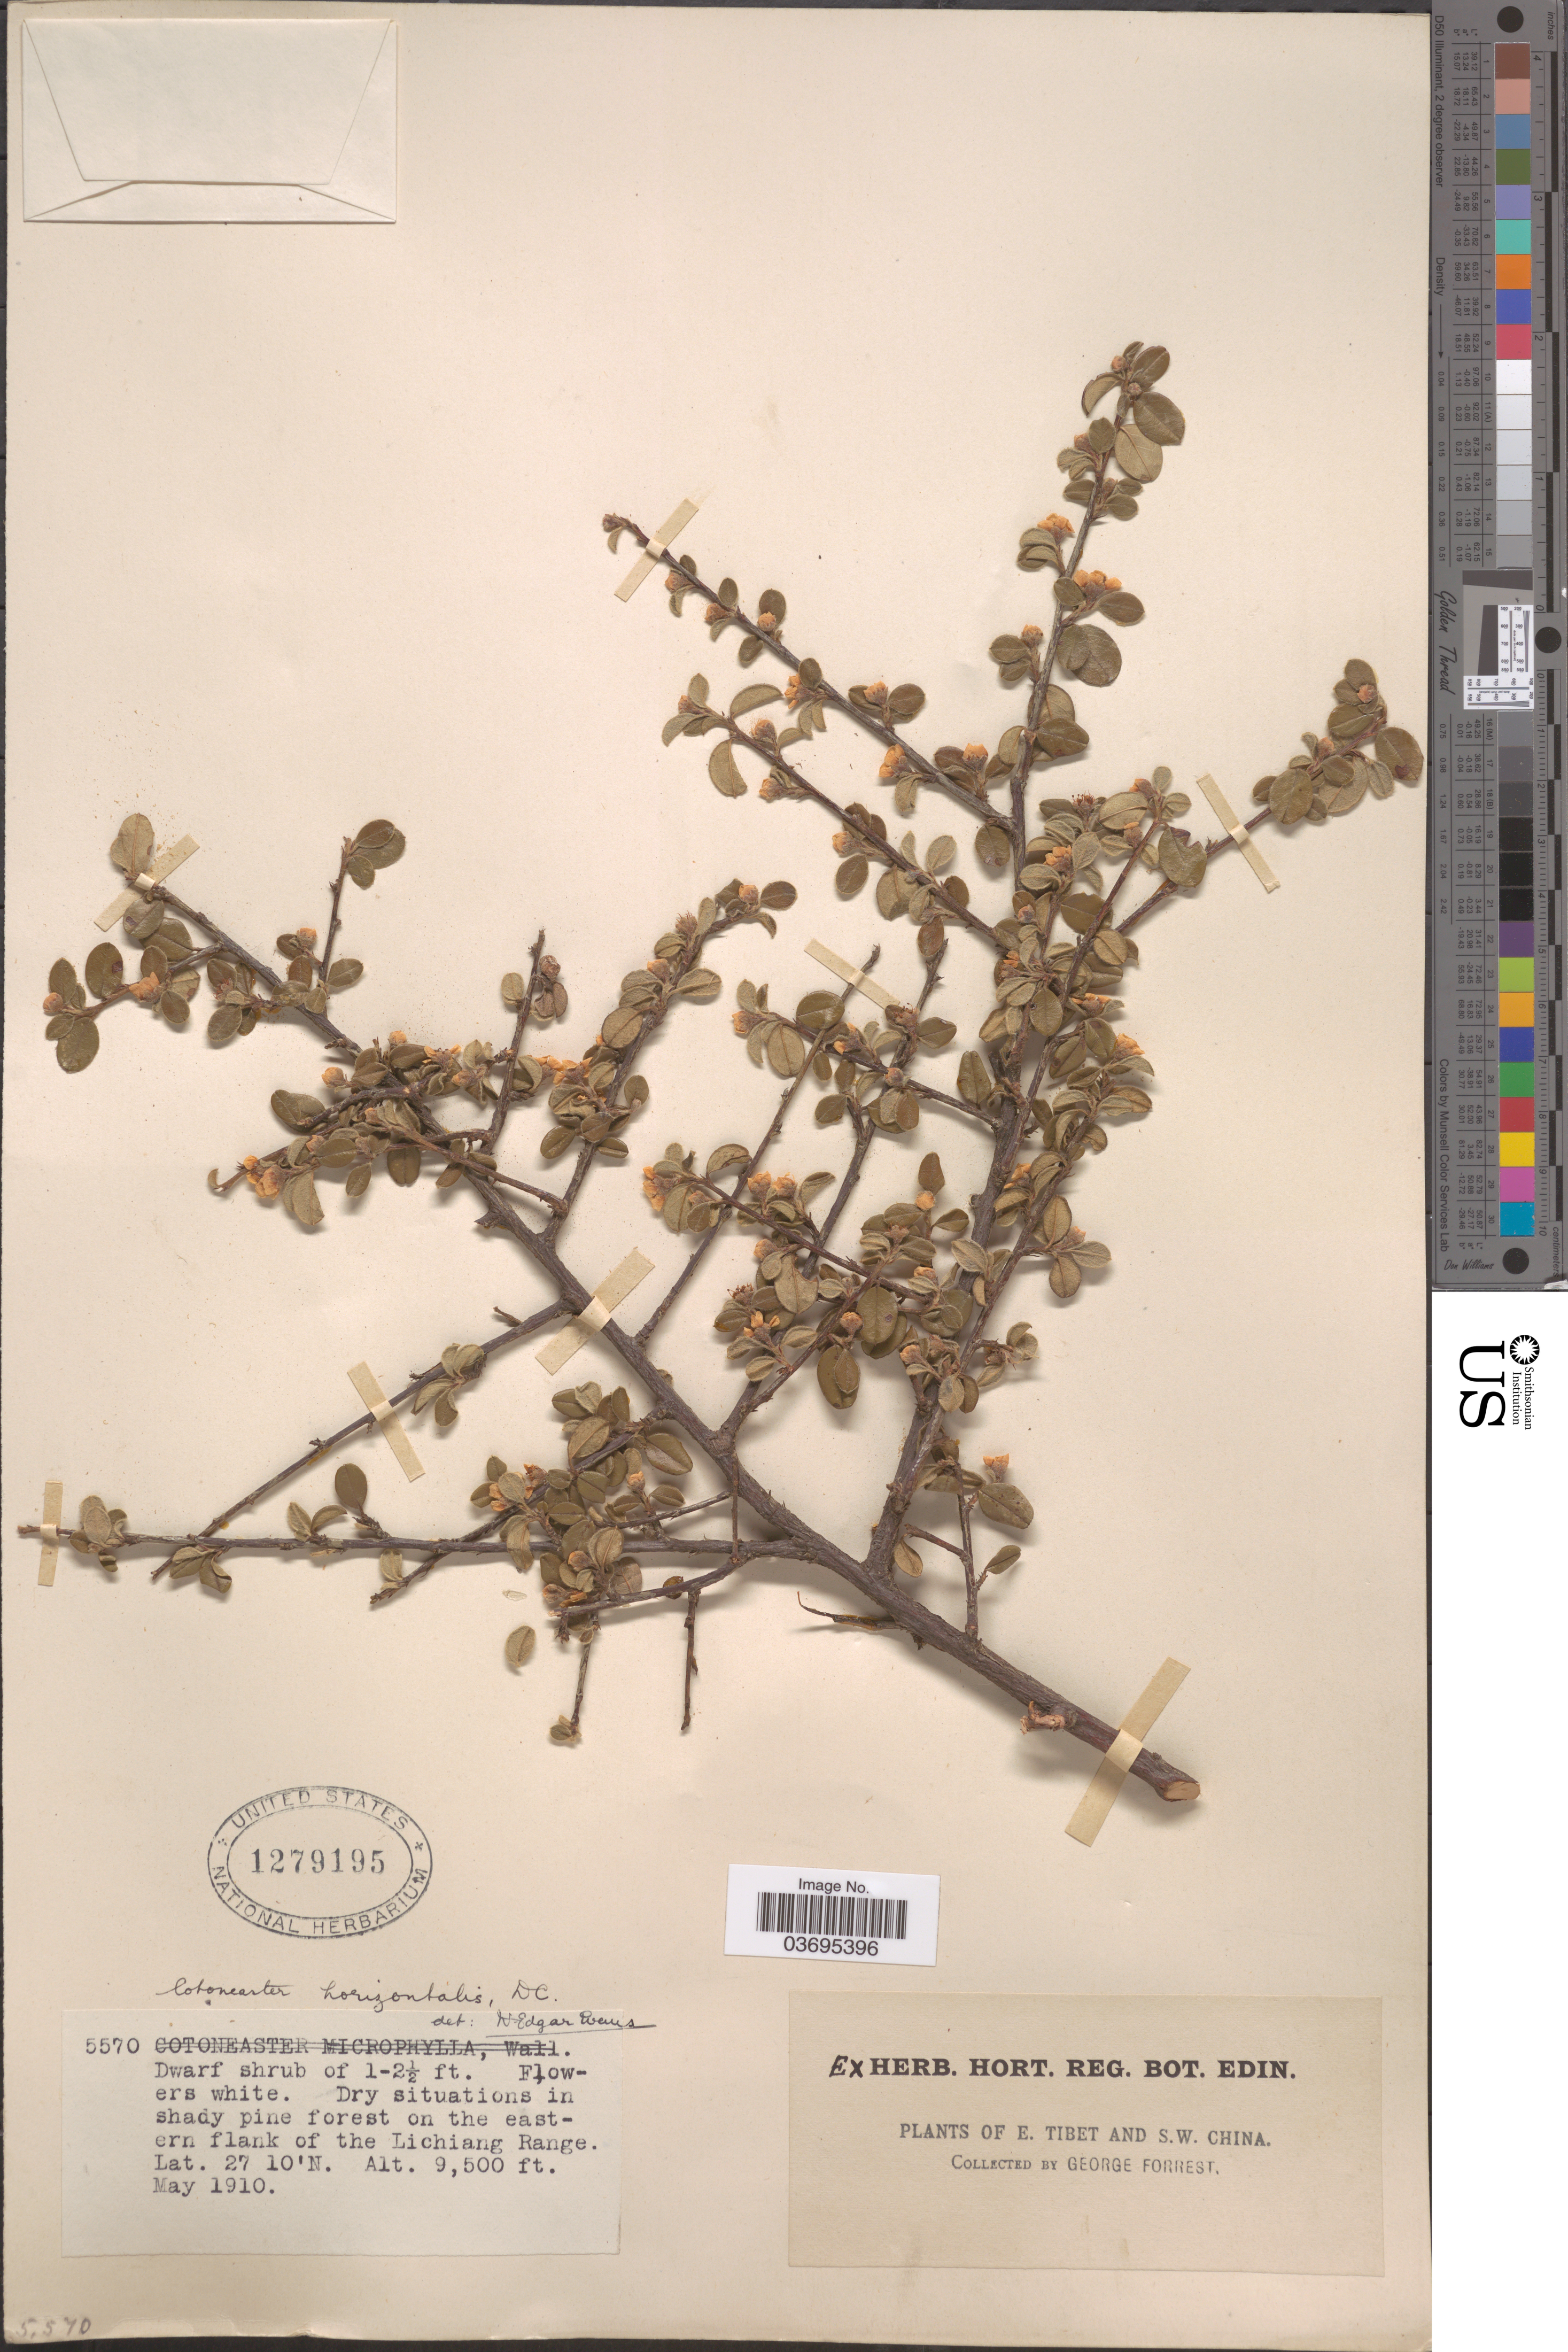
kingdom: Plantae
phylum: Tracheophyta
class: Magnoliopsida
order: Rosales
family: Rosaceae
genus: Cotoneaster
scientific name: Cotoneaster horizontalis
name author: Decne.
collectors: G. Forrest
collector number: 5570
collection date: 1910-05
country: China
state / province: Xizang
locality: E. Tibet and S.W. China. Dry situations in shady pine forest on the eastern flank of the Lichiang Range.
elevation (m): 2896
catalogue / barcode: US 1279195